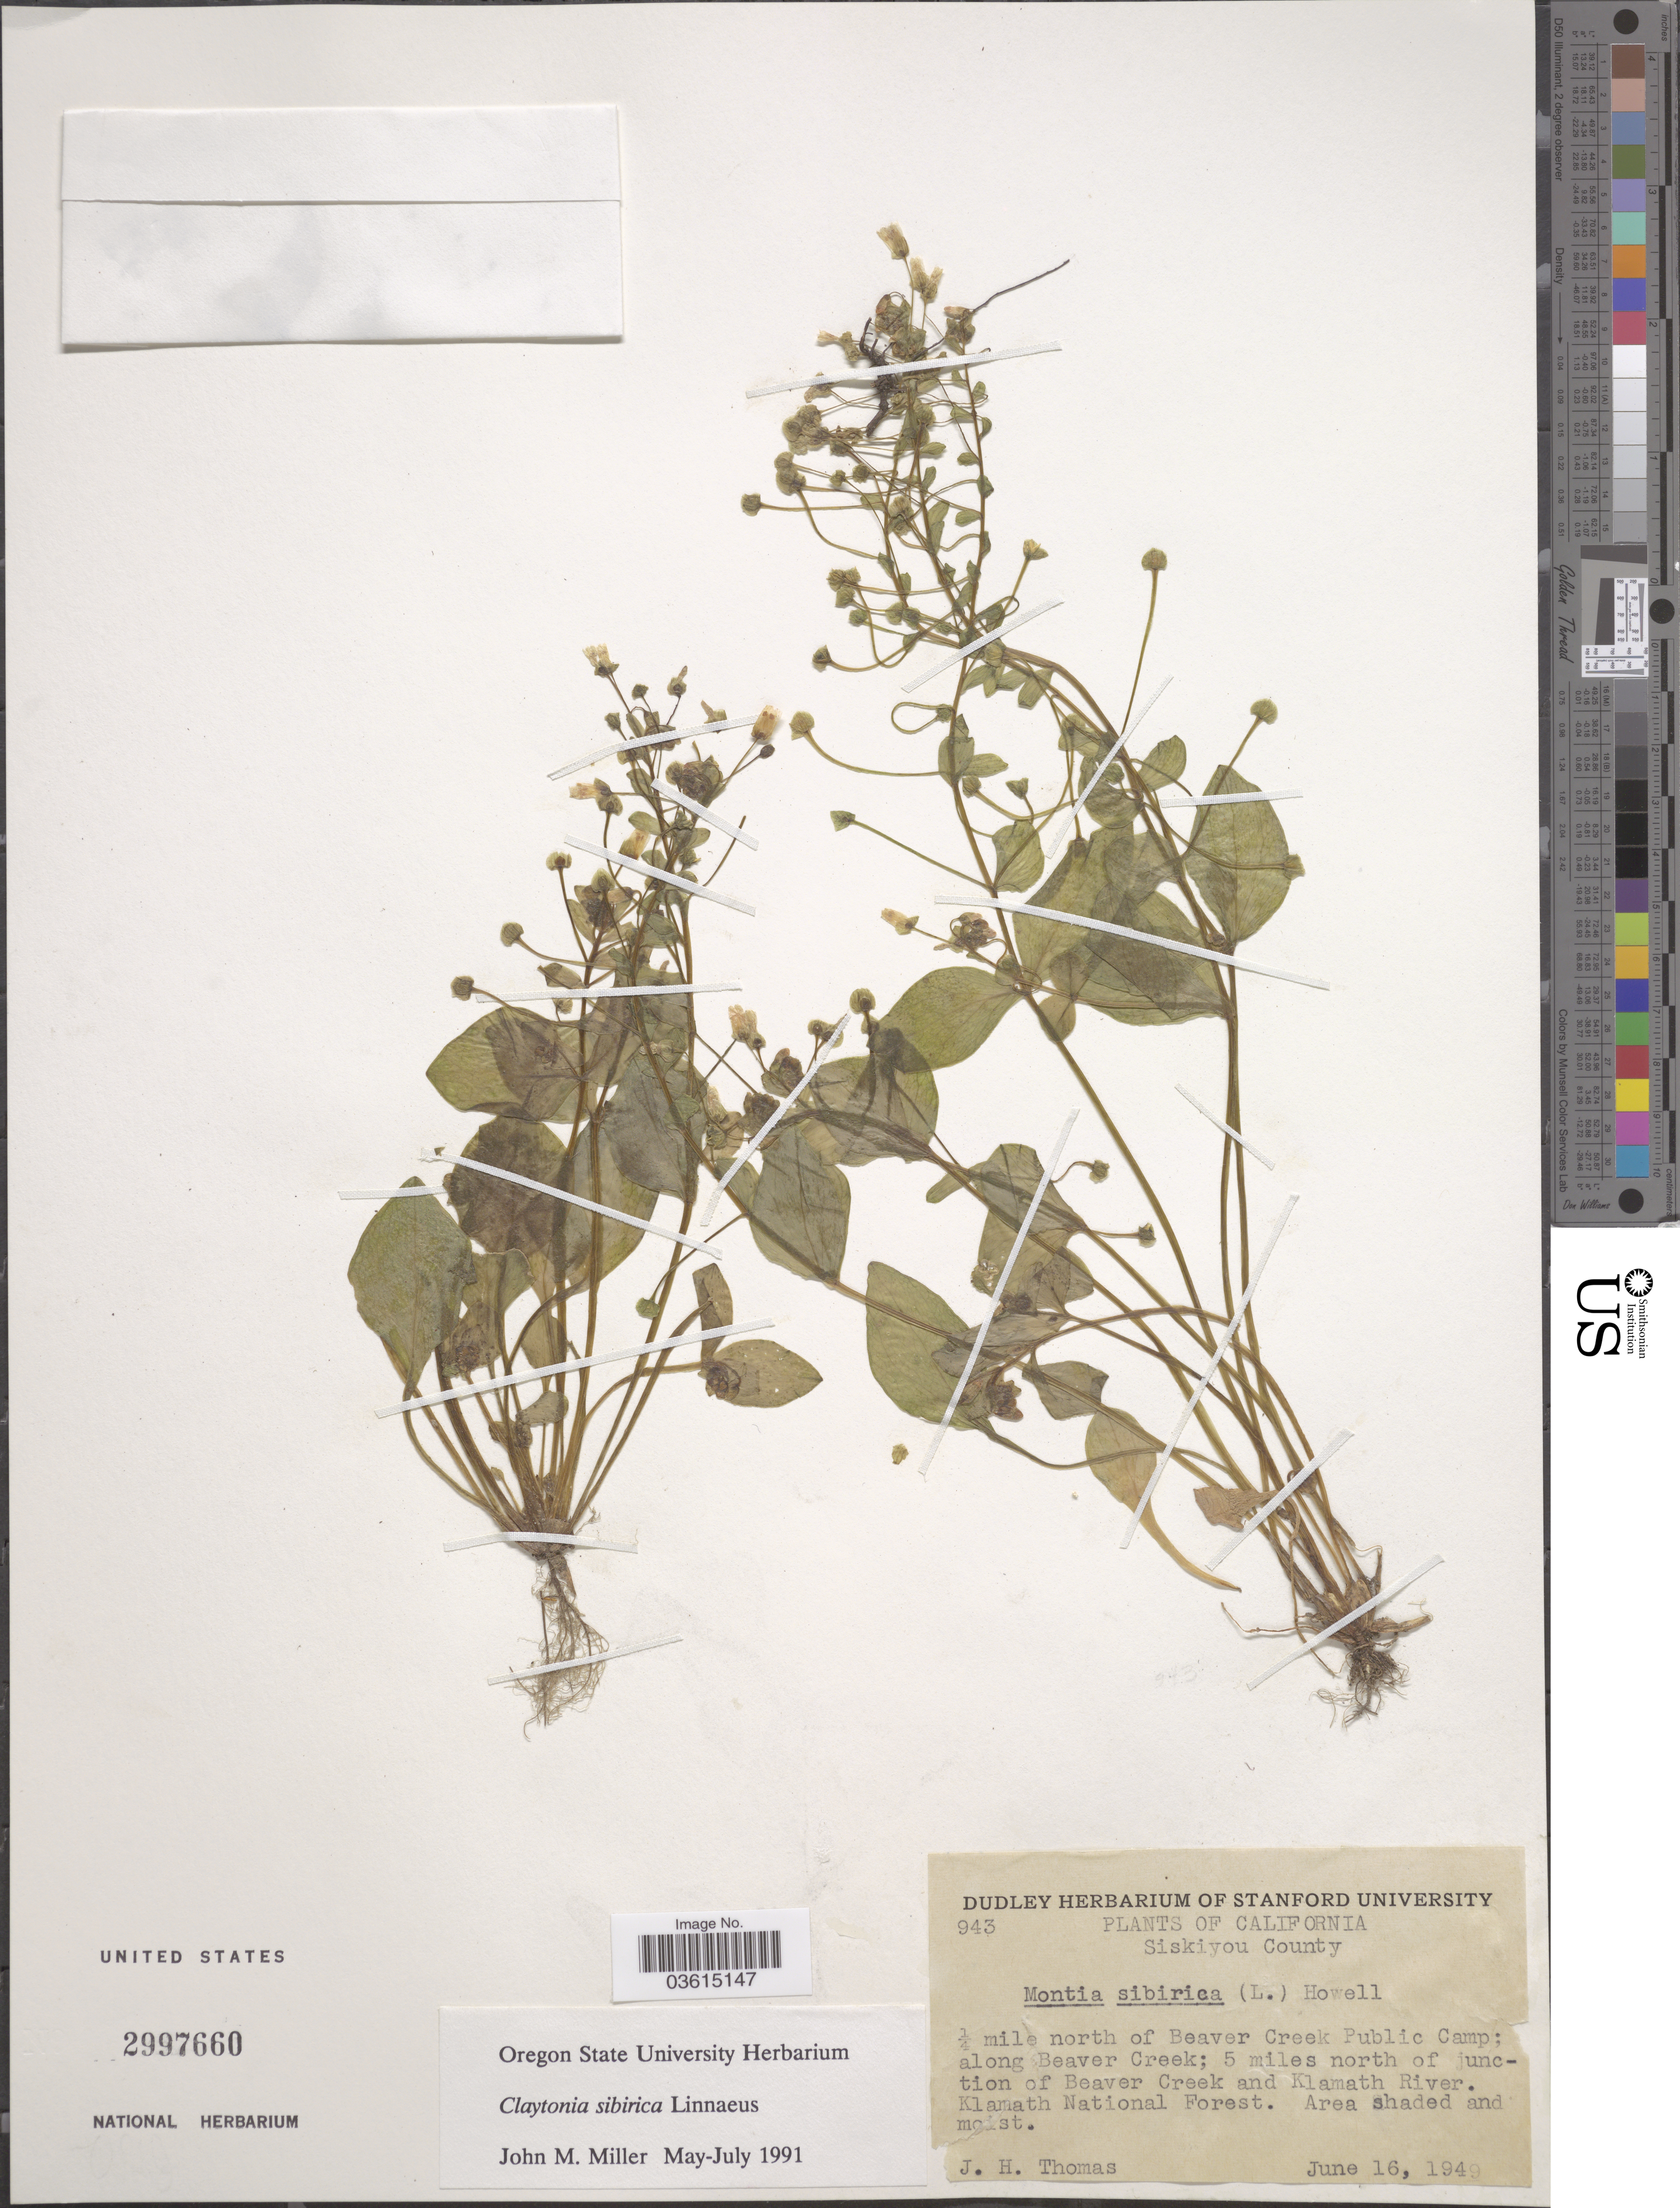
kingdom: Plantae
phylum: Tracheophyta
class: Magnoliopsida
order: Caryophyllales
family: Montiaceae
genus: Claytonia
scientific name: Claytonia sibirica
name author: L.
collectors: J. H. Thomas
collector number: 943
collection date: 1949-06-16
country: United States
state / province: California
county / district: Siskiyou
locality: Siskiyou County. ¼ mile north of Beaver Creek Public Camp; along Beaver Creek; 5 miles north of junction of Beaver Creek and Klamath River. Klamath National Forest.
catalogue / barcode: US 2997660